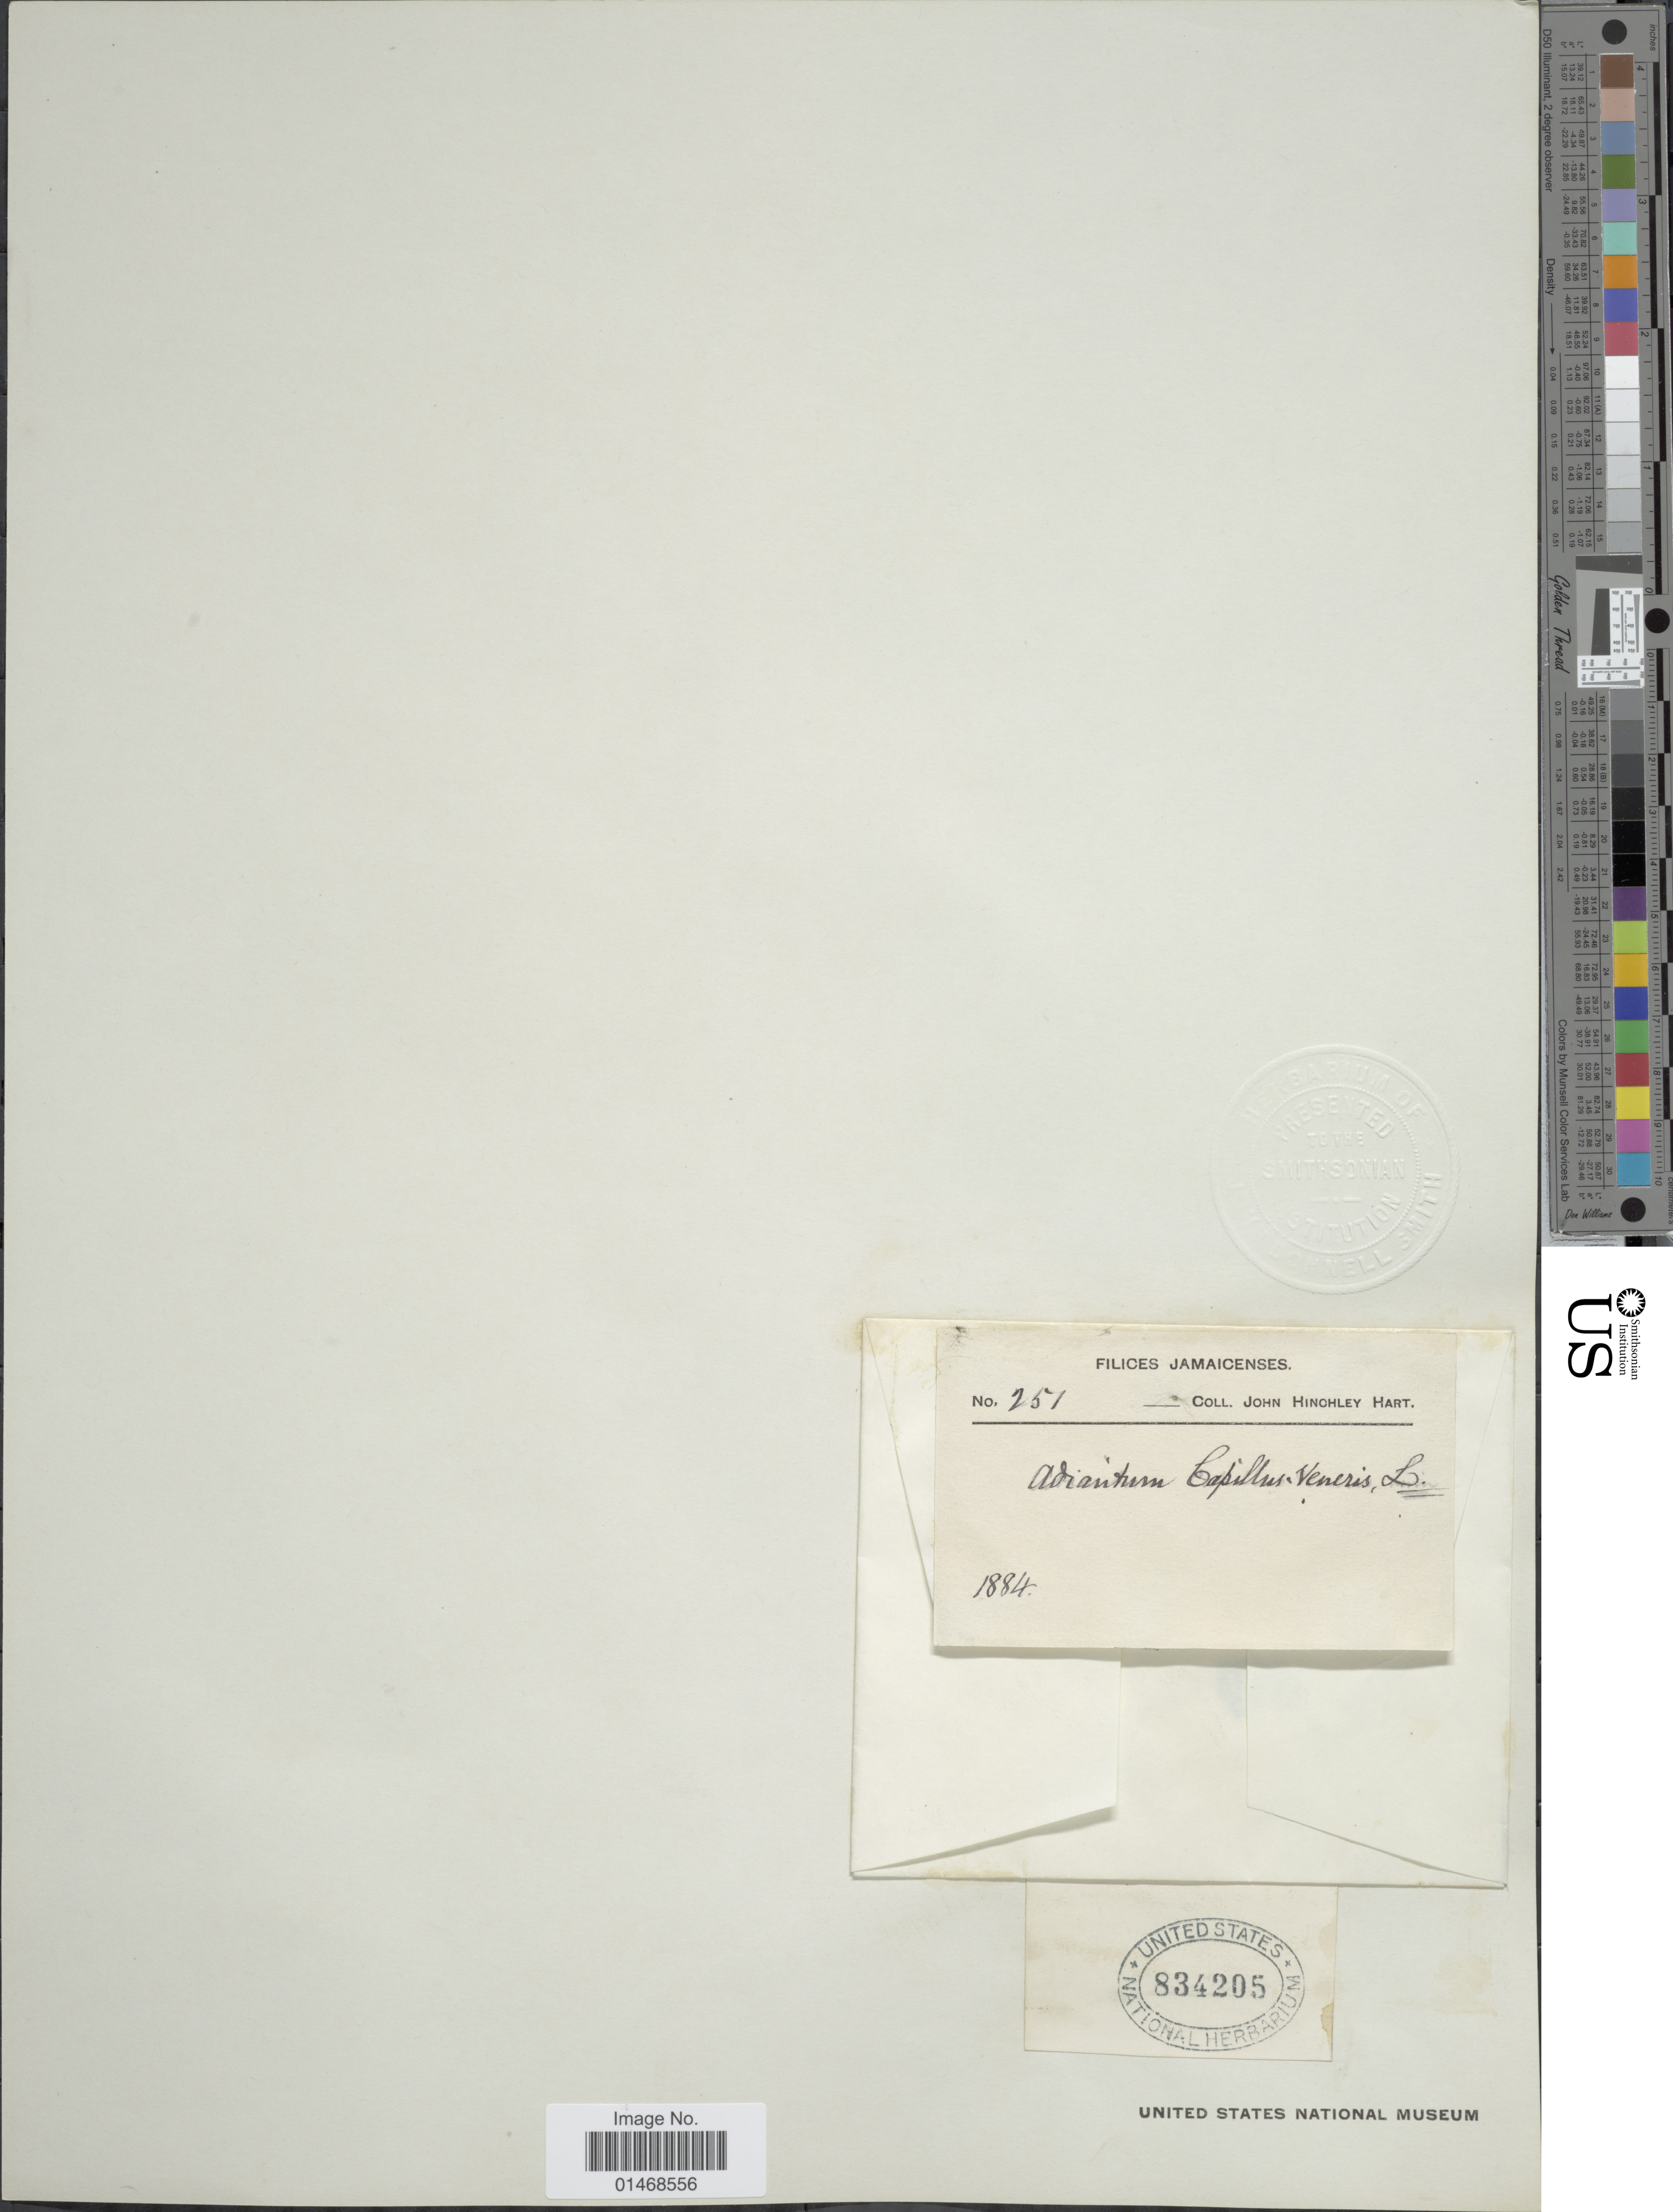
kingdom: Plantae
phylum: Tracheophyta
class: Polypodiopsida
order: Polypodiales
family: Pteridaceae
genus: Adiantum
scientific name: Adiantum capillus-veneris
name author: L.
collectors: J. H. Hart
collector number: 251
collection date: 1884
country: Jamaica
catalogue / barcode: US 834205